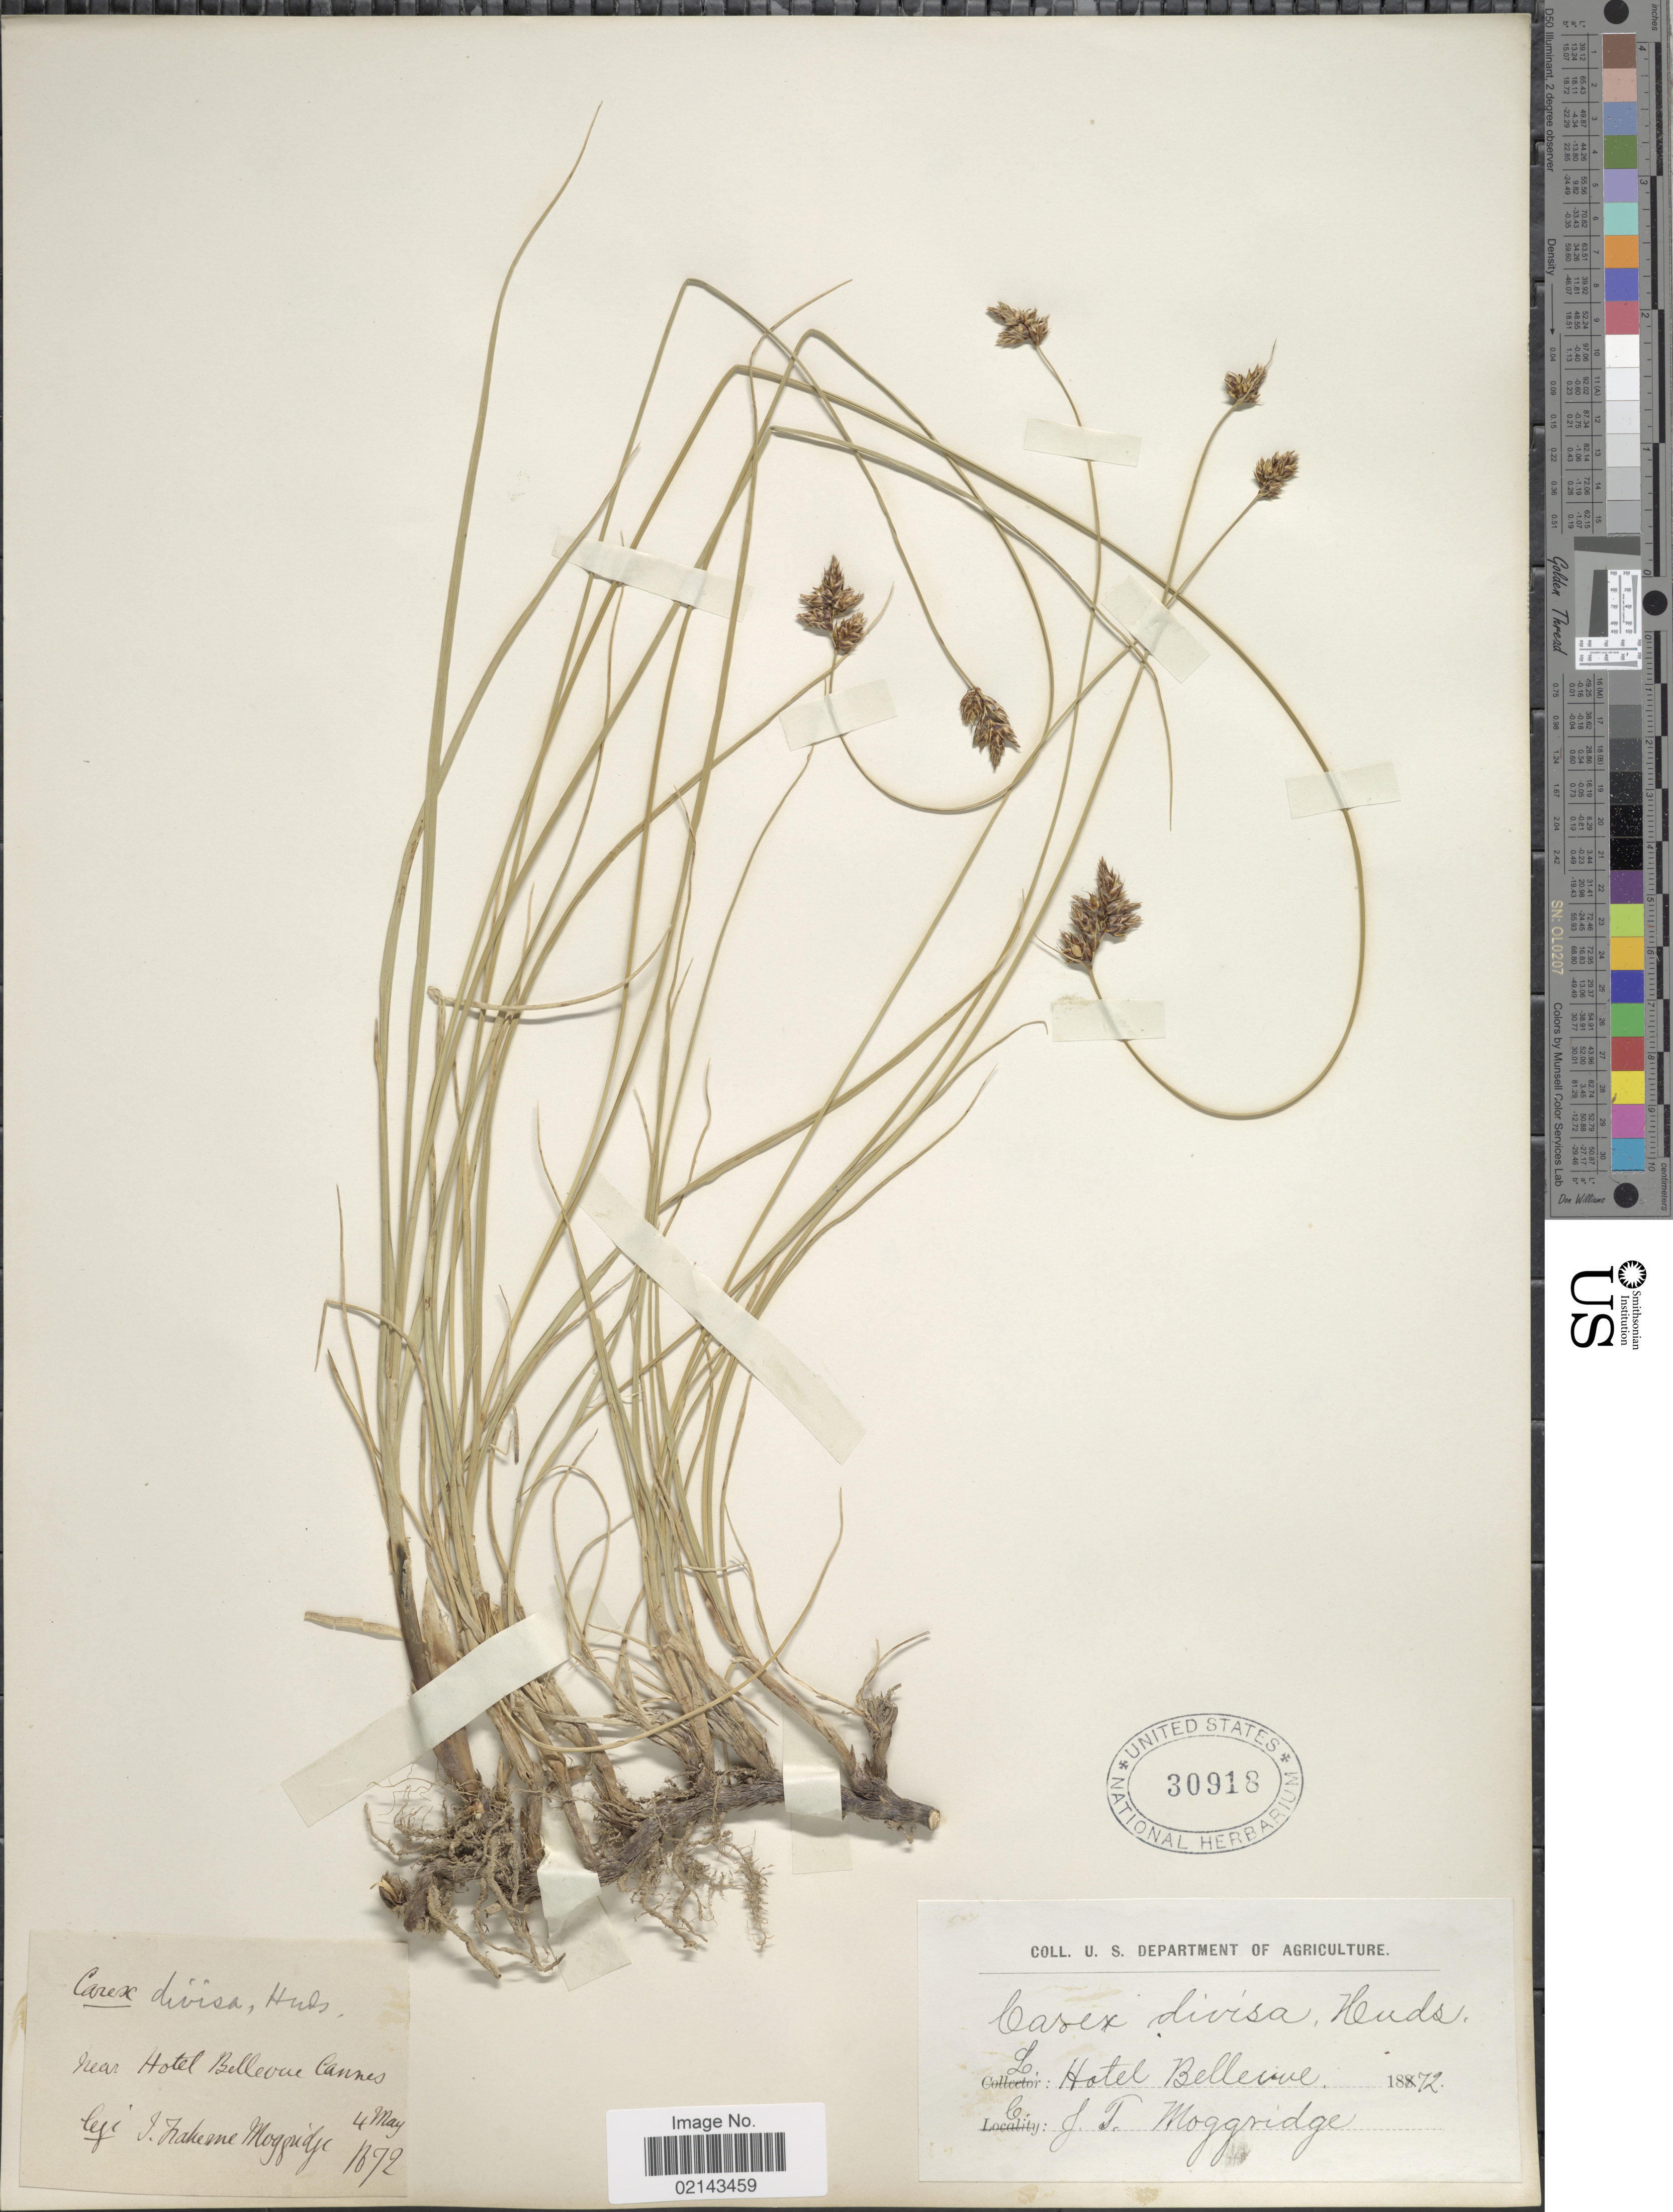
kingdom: Plantae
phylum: Tracheophyta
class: Liliopsida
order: Poales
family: Cyperaceae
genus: Carex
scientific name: Carex divisa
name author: Huds.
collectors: J. T. Moggridge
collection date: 1872-05-04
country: France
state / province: Provence-Alpes-Côte d'Azur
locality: Near Hotel Bellevue Cannes.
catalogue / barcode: US 30918